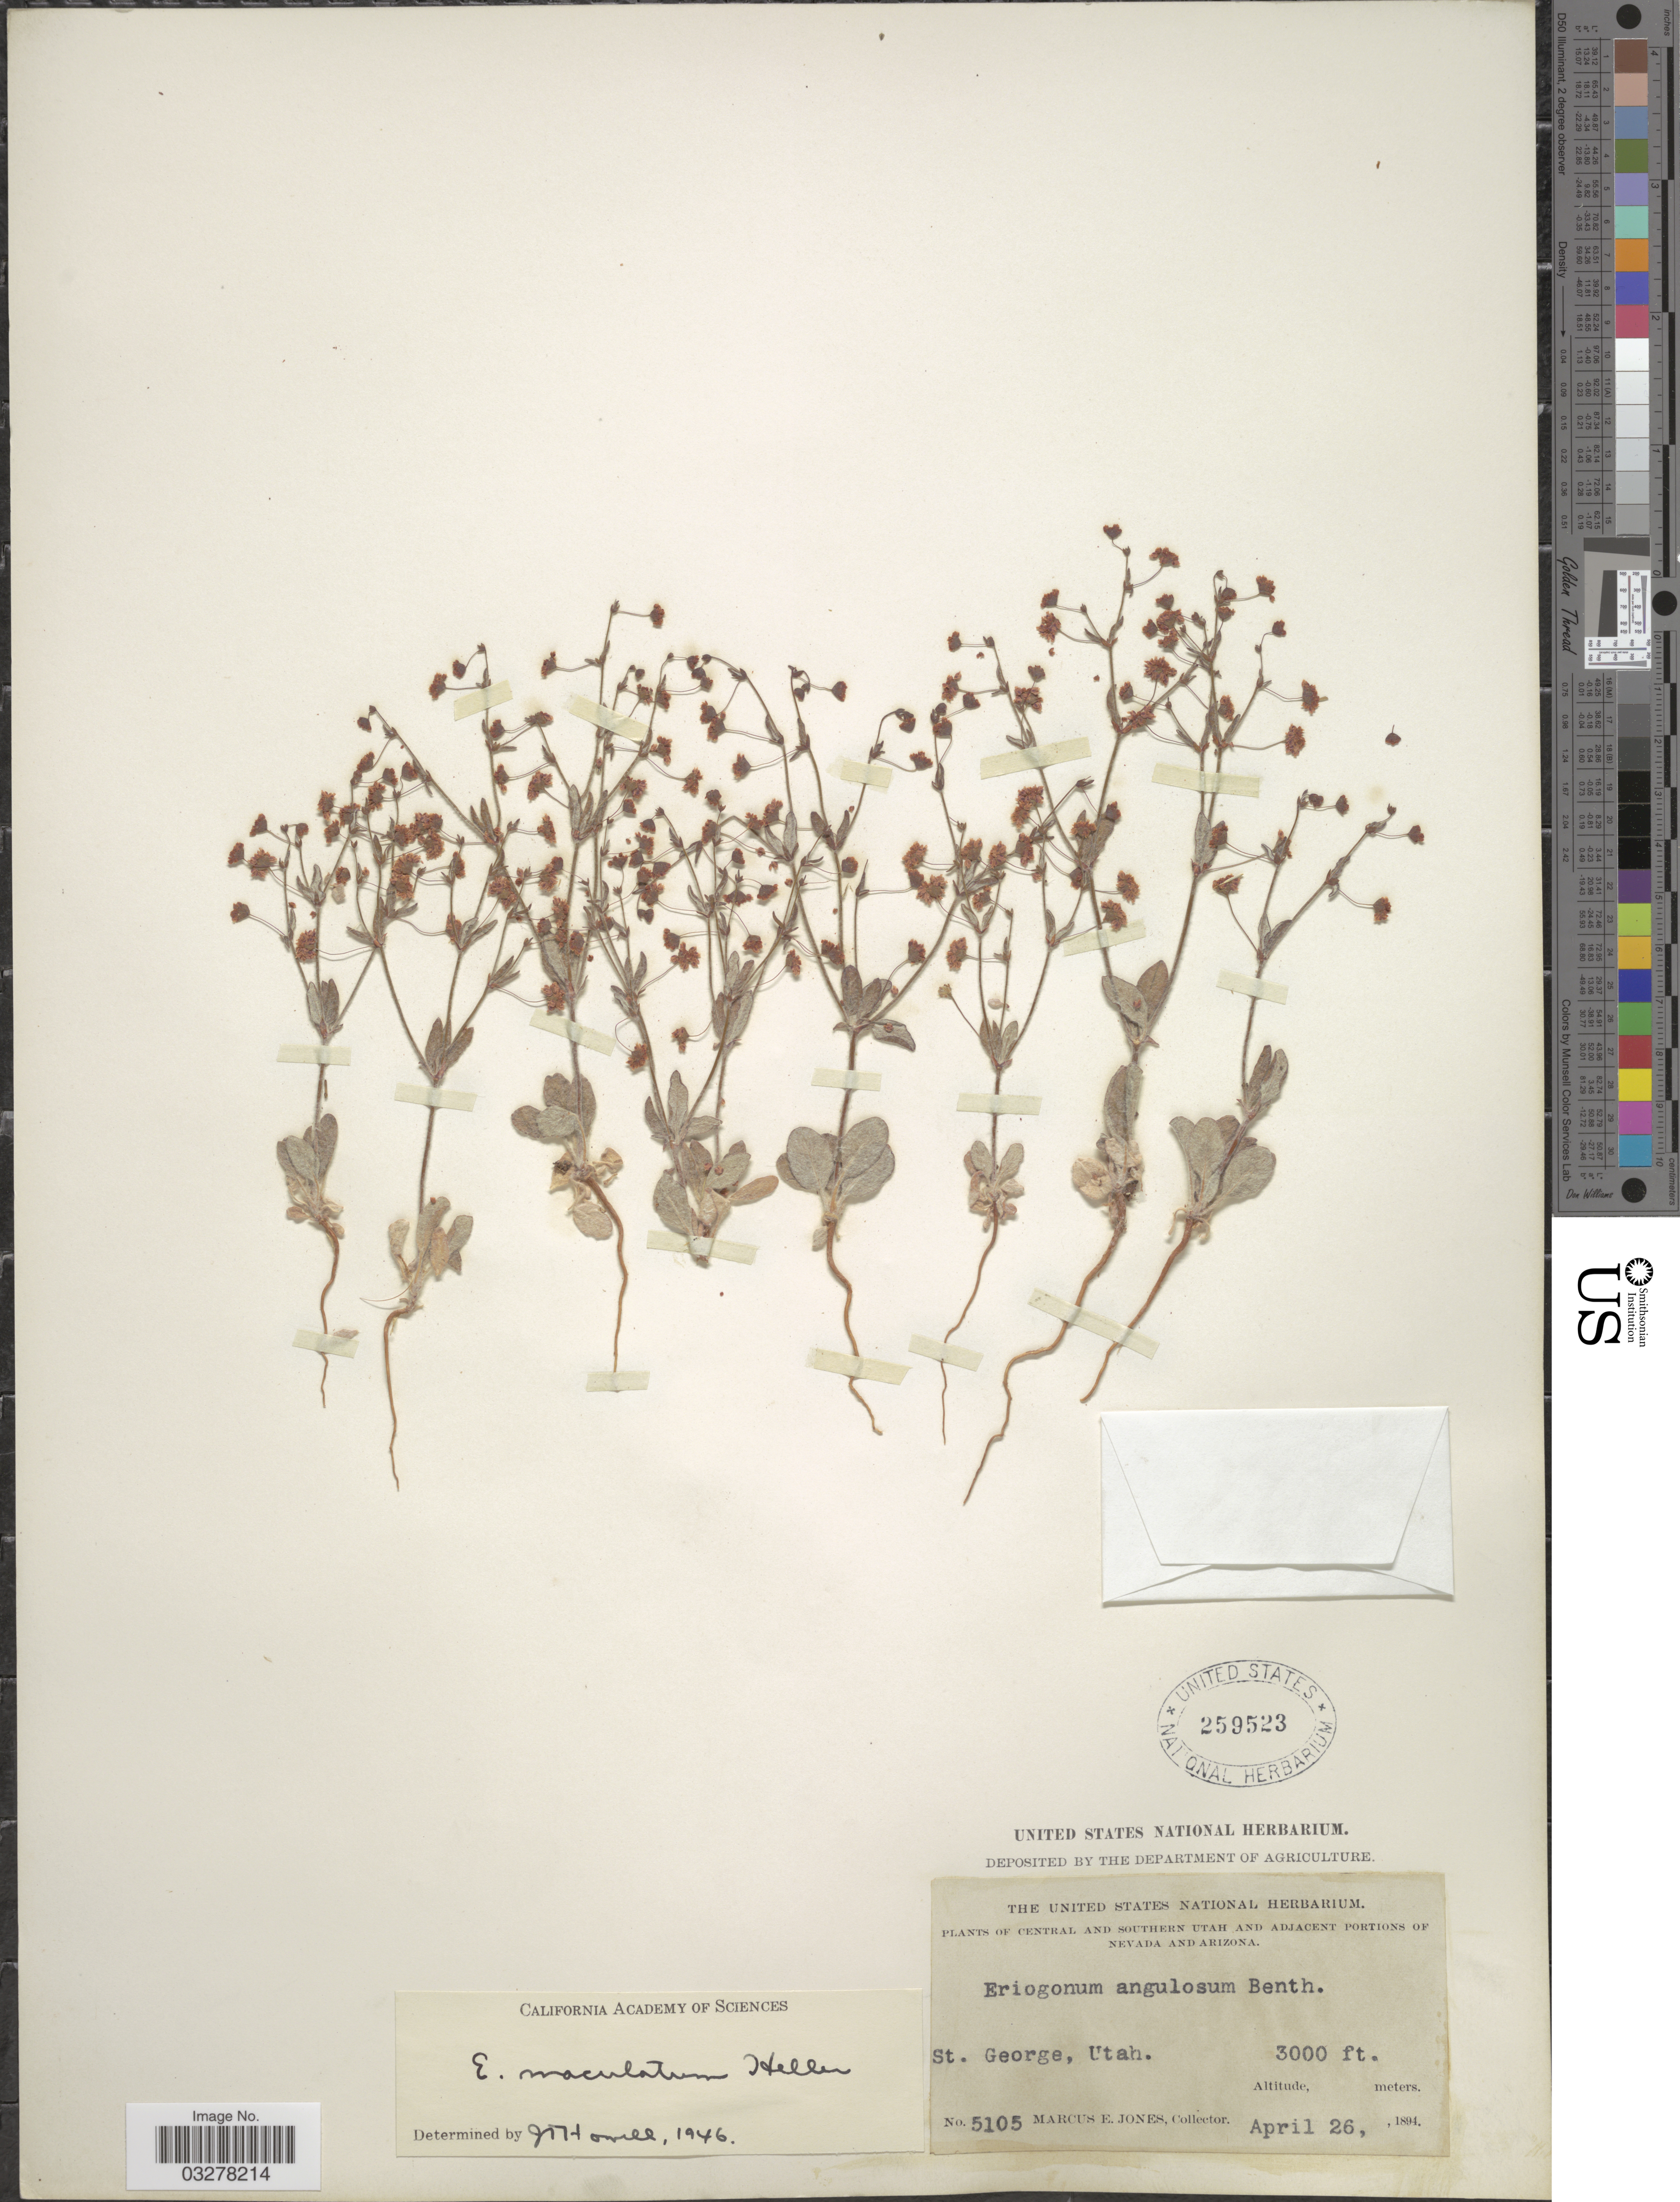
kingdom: Plantae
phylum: Tracheophyta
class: Magnoliopsida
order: Caryophyllales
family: Polygonaceae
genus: Eriogonum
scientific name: Eriogonum maculatum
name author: A. Heller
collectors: M. E. Jones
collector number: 5105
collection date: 1894-04-26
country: United States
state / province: Utah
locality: Central and southern Utah. St. George.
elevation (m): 914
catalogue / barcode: US 259523